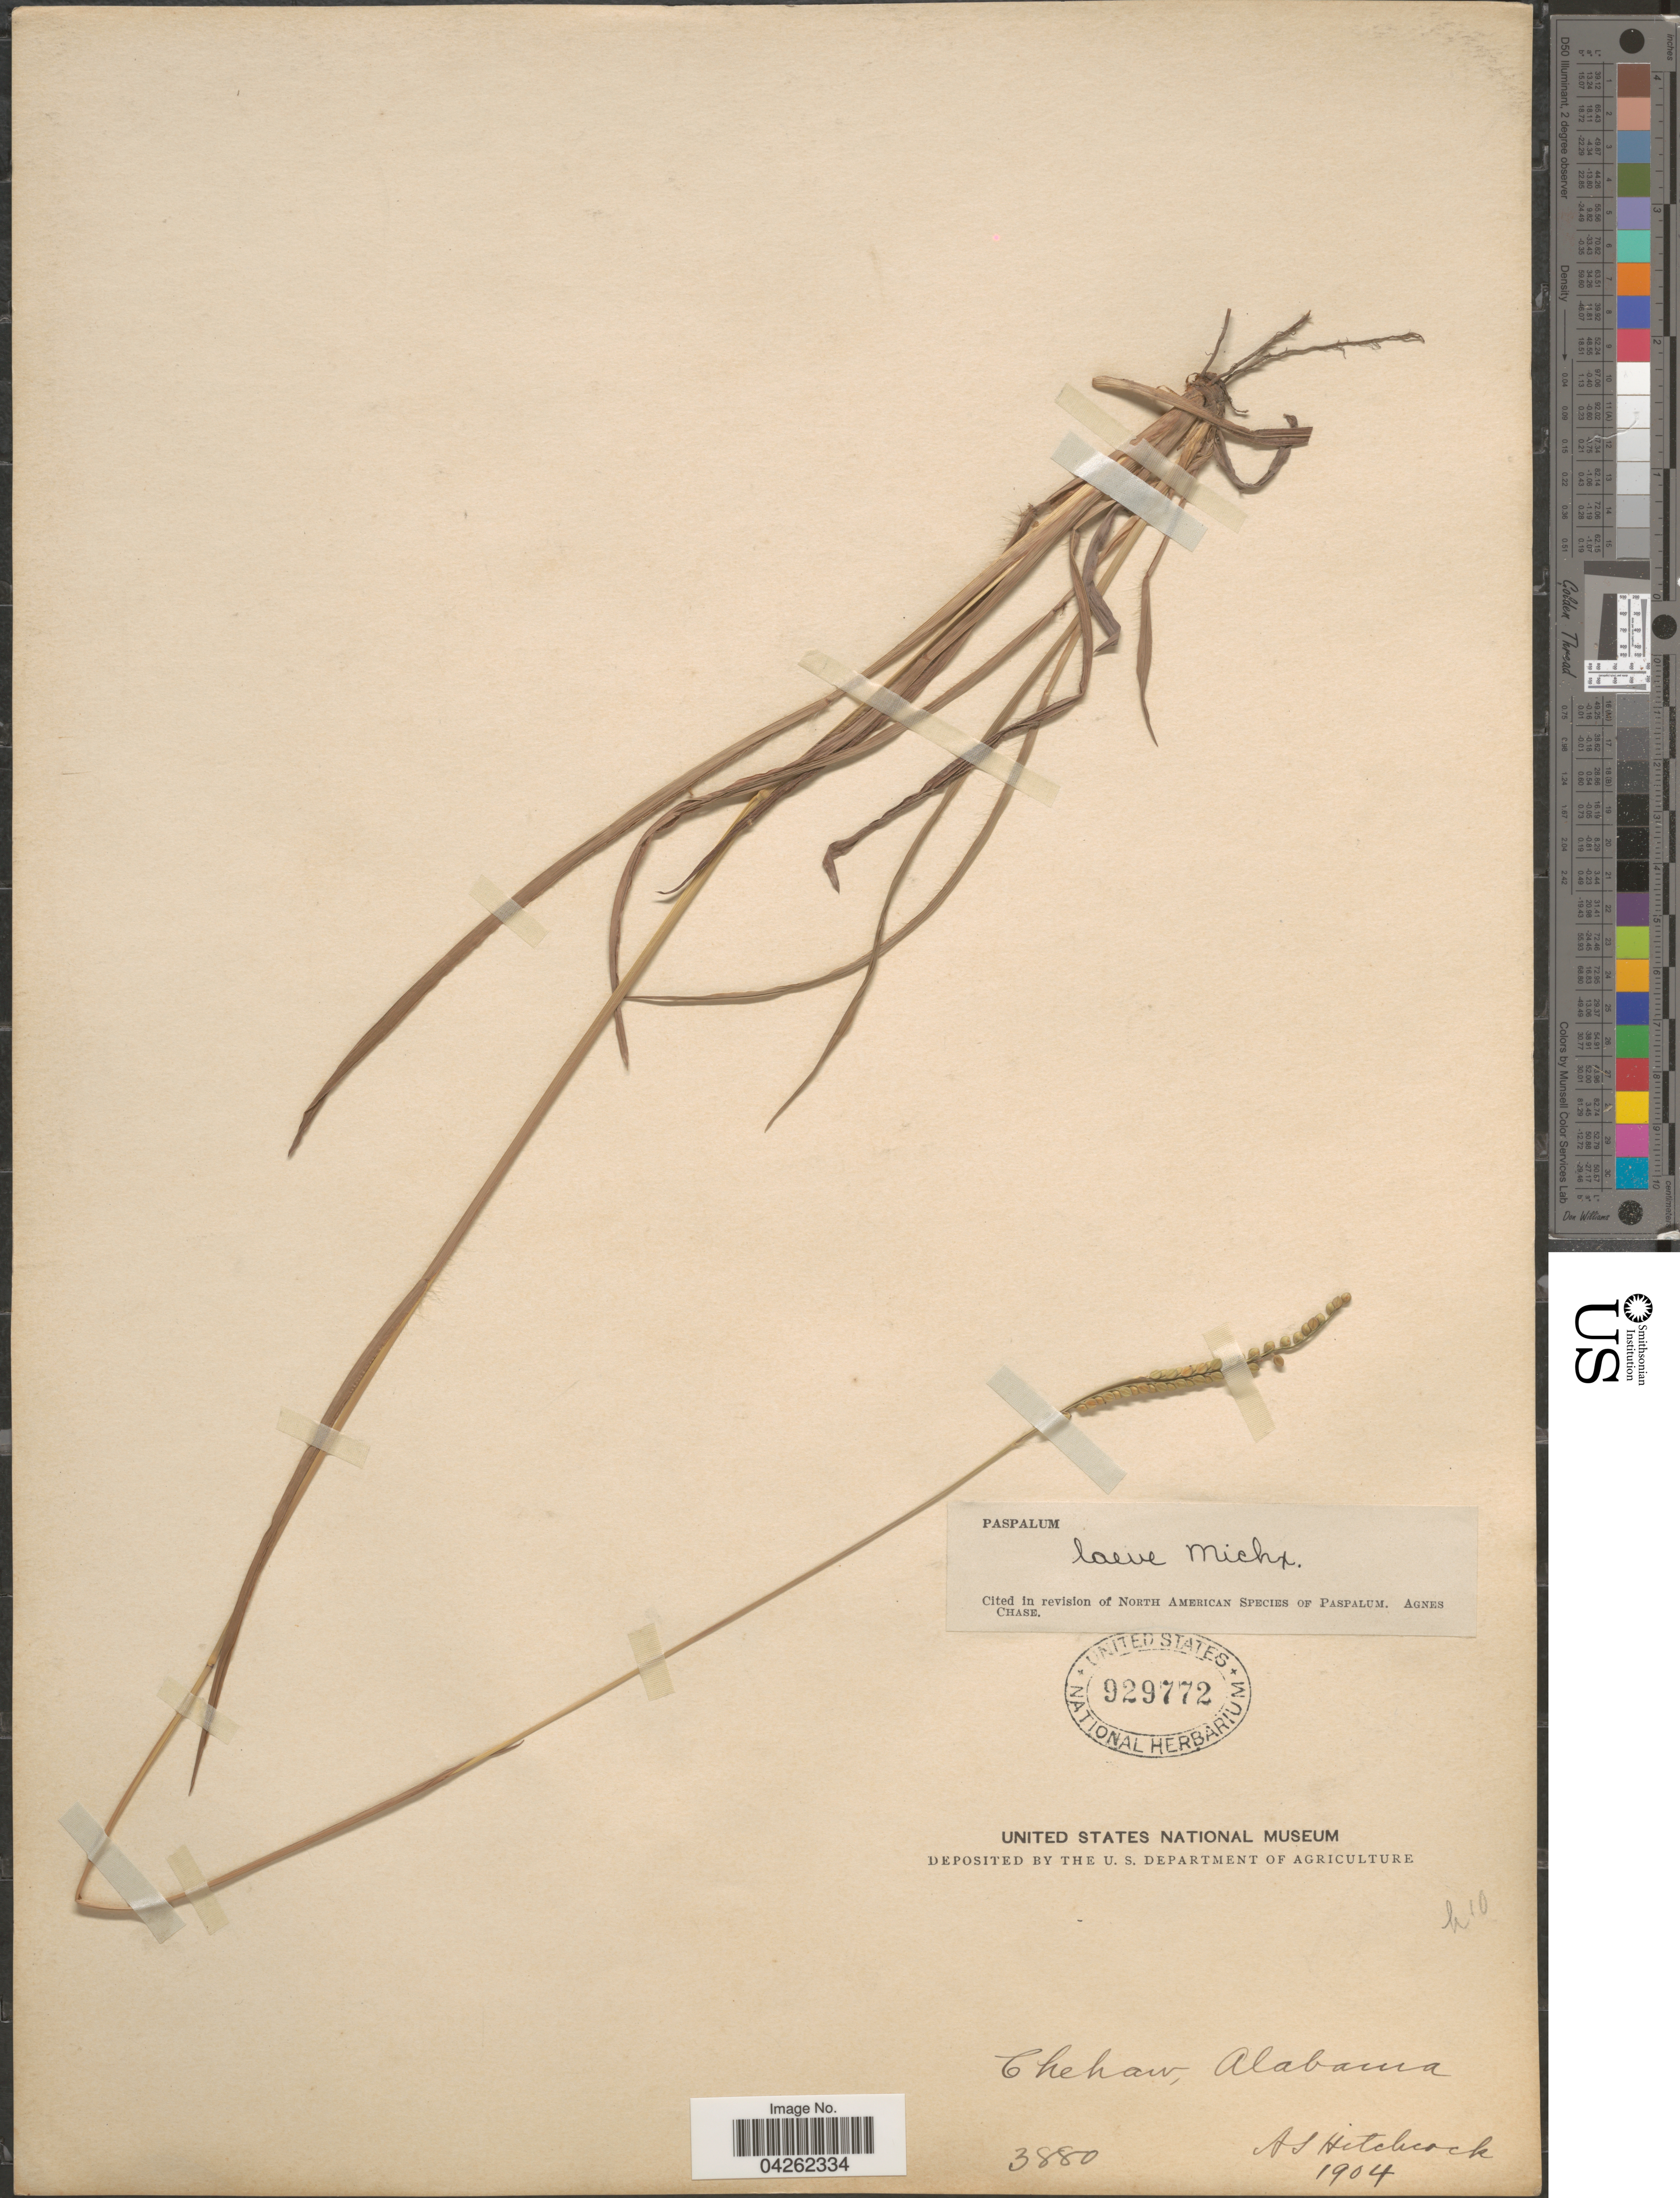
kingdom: Plantae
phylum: Tracheophyta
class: Liliopsida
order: Poales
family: Poaceae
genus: Paspalum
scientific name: Paspalum laeve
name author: Michx.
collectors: A. S. Hitchcock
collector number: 3880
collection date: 1904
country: United States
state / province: Alabama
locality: Chehaw.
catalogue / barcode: US 929772